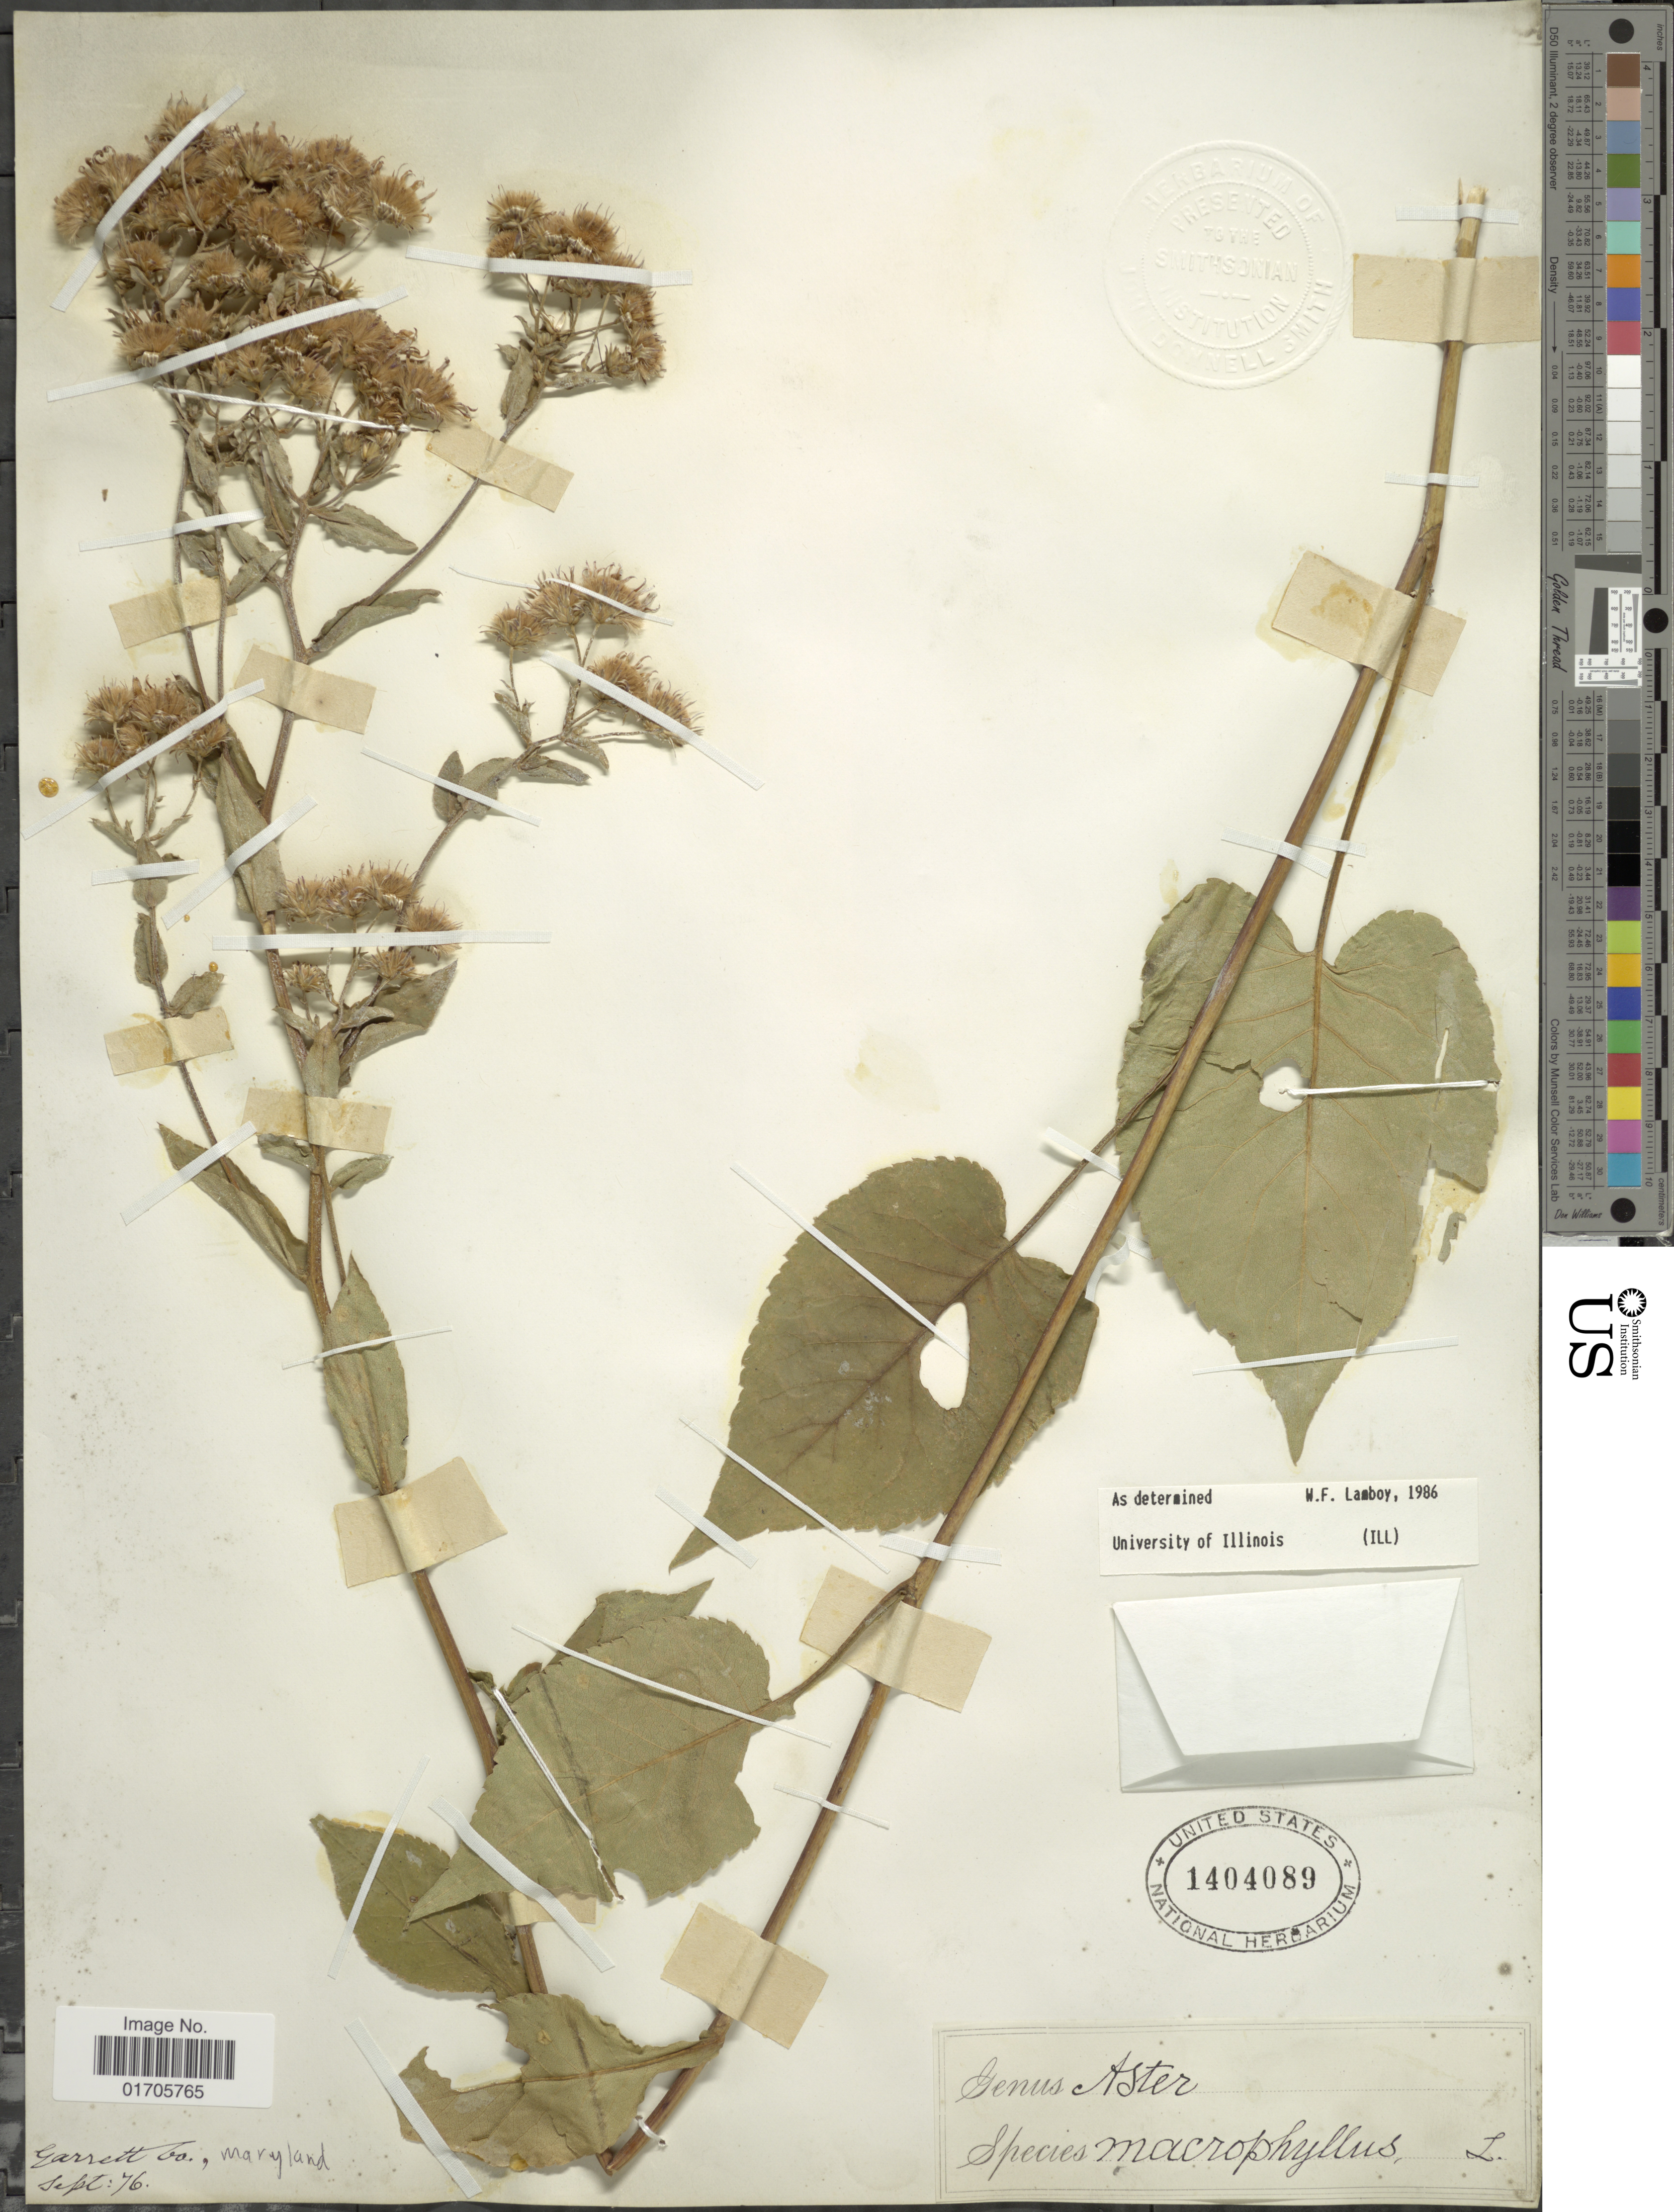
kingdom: Plantae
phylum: Tracheophyta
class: Magnoliopsida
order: Asterales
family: Asteraceae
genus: Eurybia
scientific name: Eurybia macrophylla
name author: (L.) Cass.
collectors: J. Donnell Smith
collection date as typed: Transcribed d/m/y: /9/76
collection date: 1876-09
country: United States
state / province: Maryland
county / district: Garrett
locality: Garrett Co.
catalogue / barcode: US 1404089